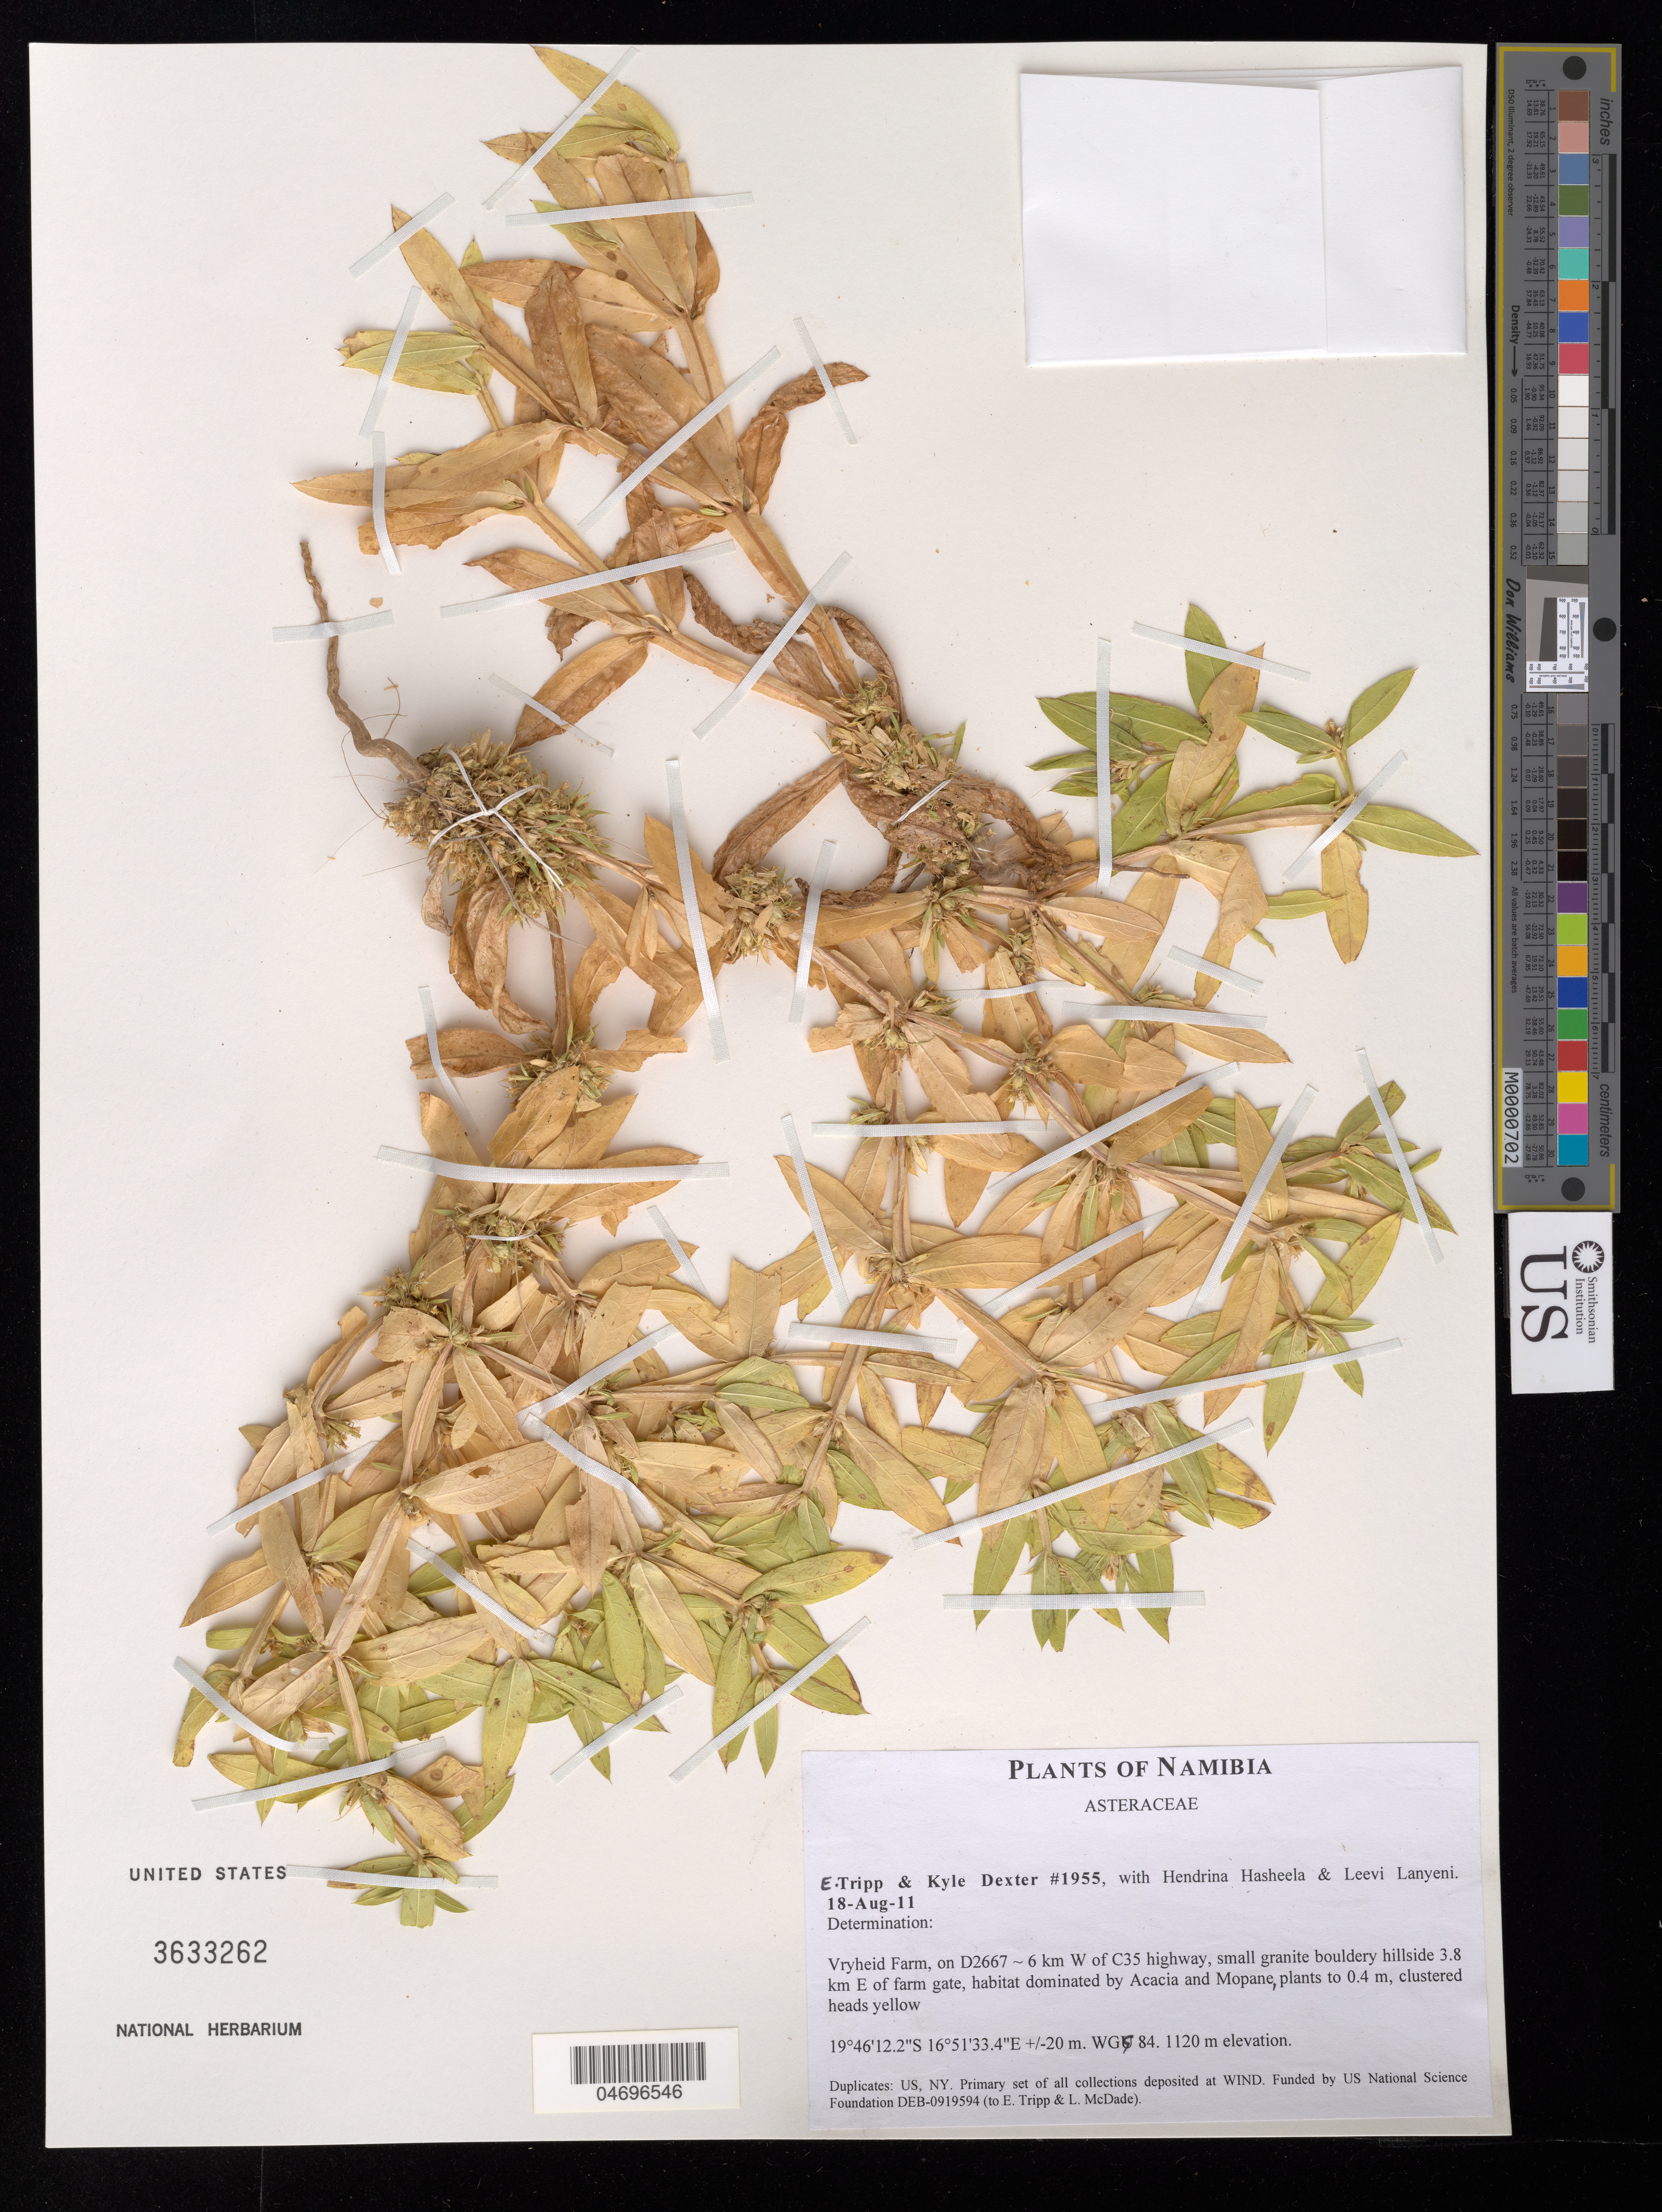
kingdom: Plantae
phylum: Tracheophyta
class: Magnoliopsida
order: Asterales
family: Asteraceae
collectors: E. Tripp, K. Dexter, H. Hasheela & L. Lanyeni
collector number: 1955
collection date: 2011-08-18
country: Namibia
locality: Vryheid Farm, on D2667 ca. 6 km W of C35 Hwy, 3.8 km E of farm gate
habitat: Small granite bouldery hillside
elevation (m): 1120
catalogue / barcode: US 3633262